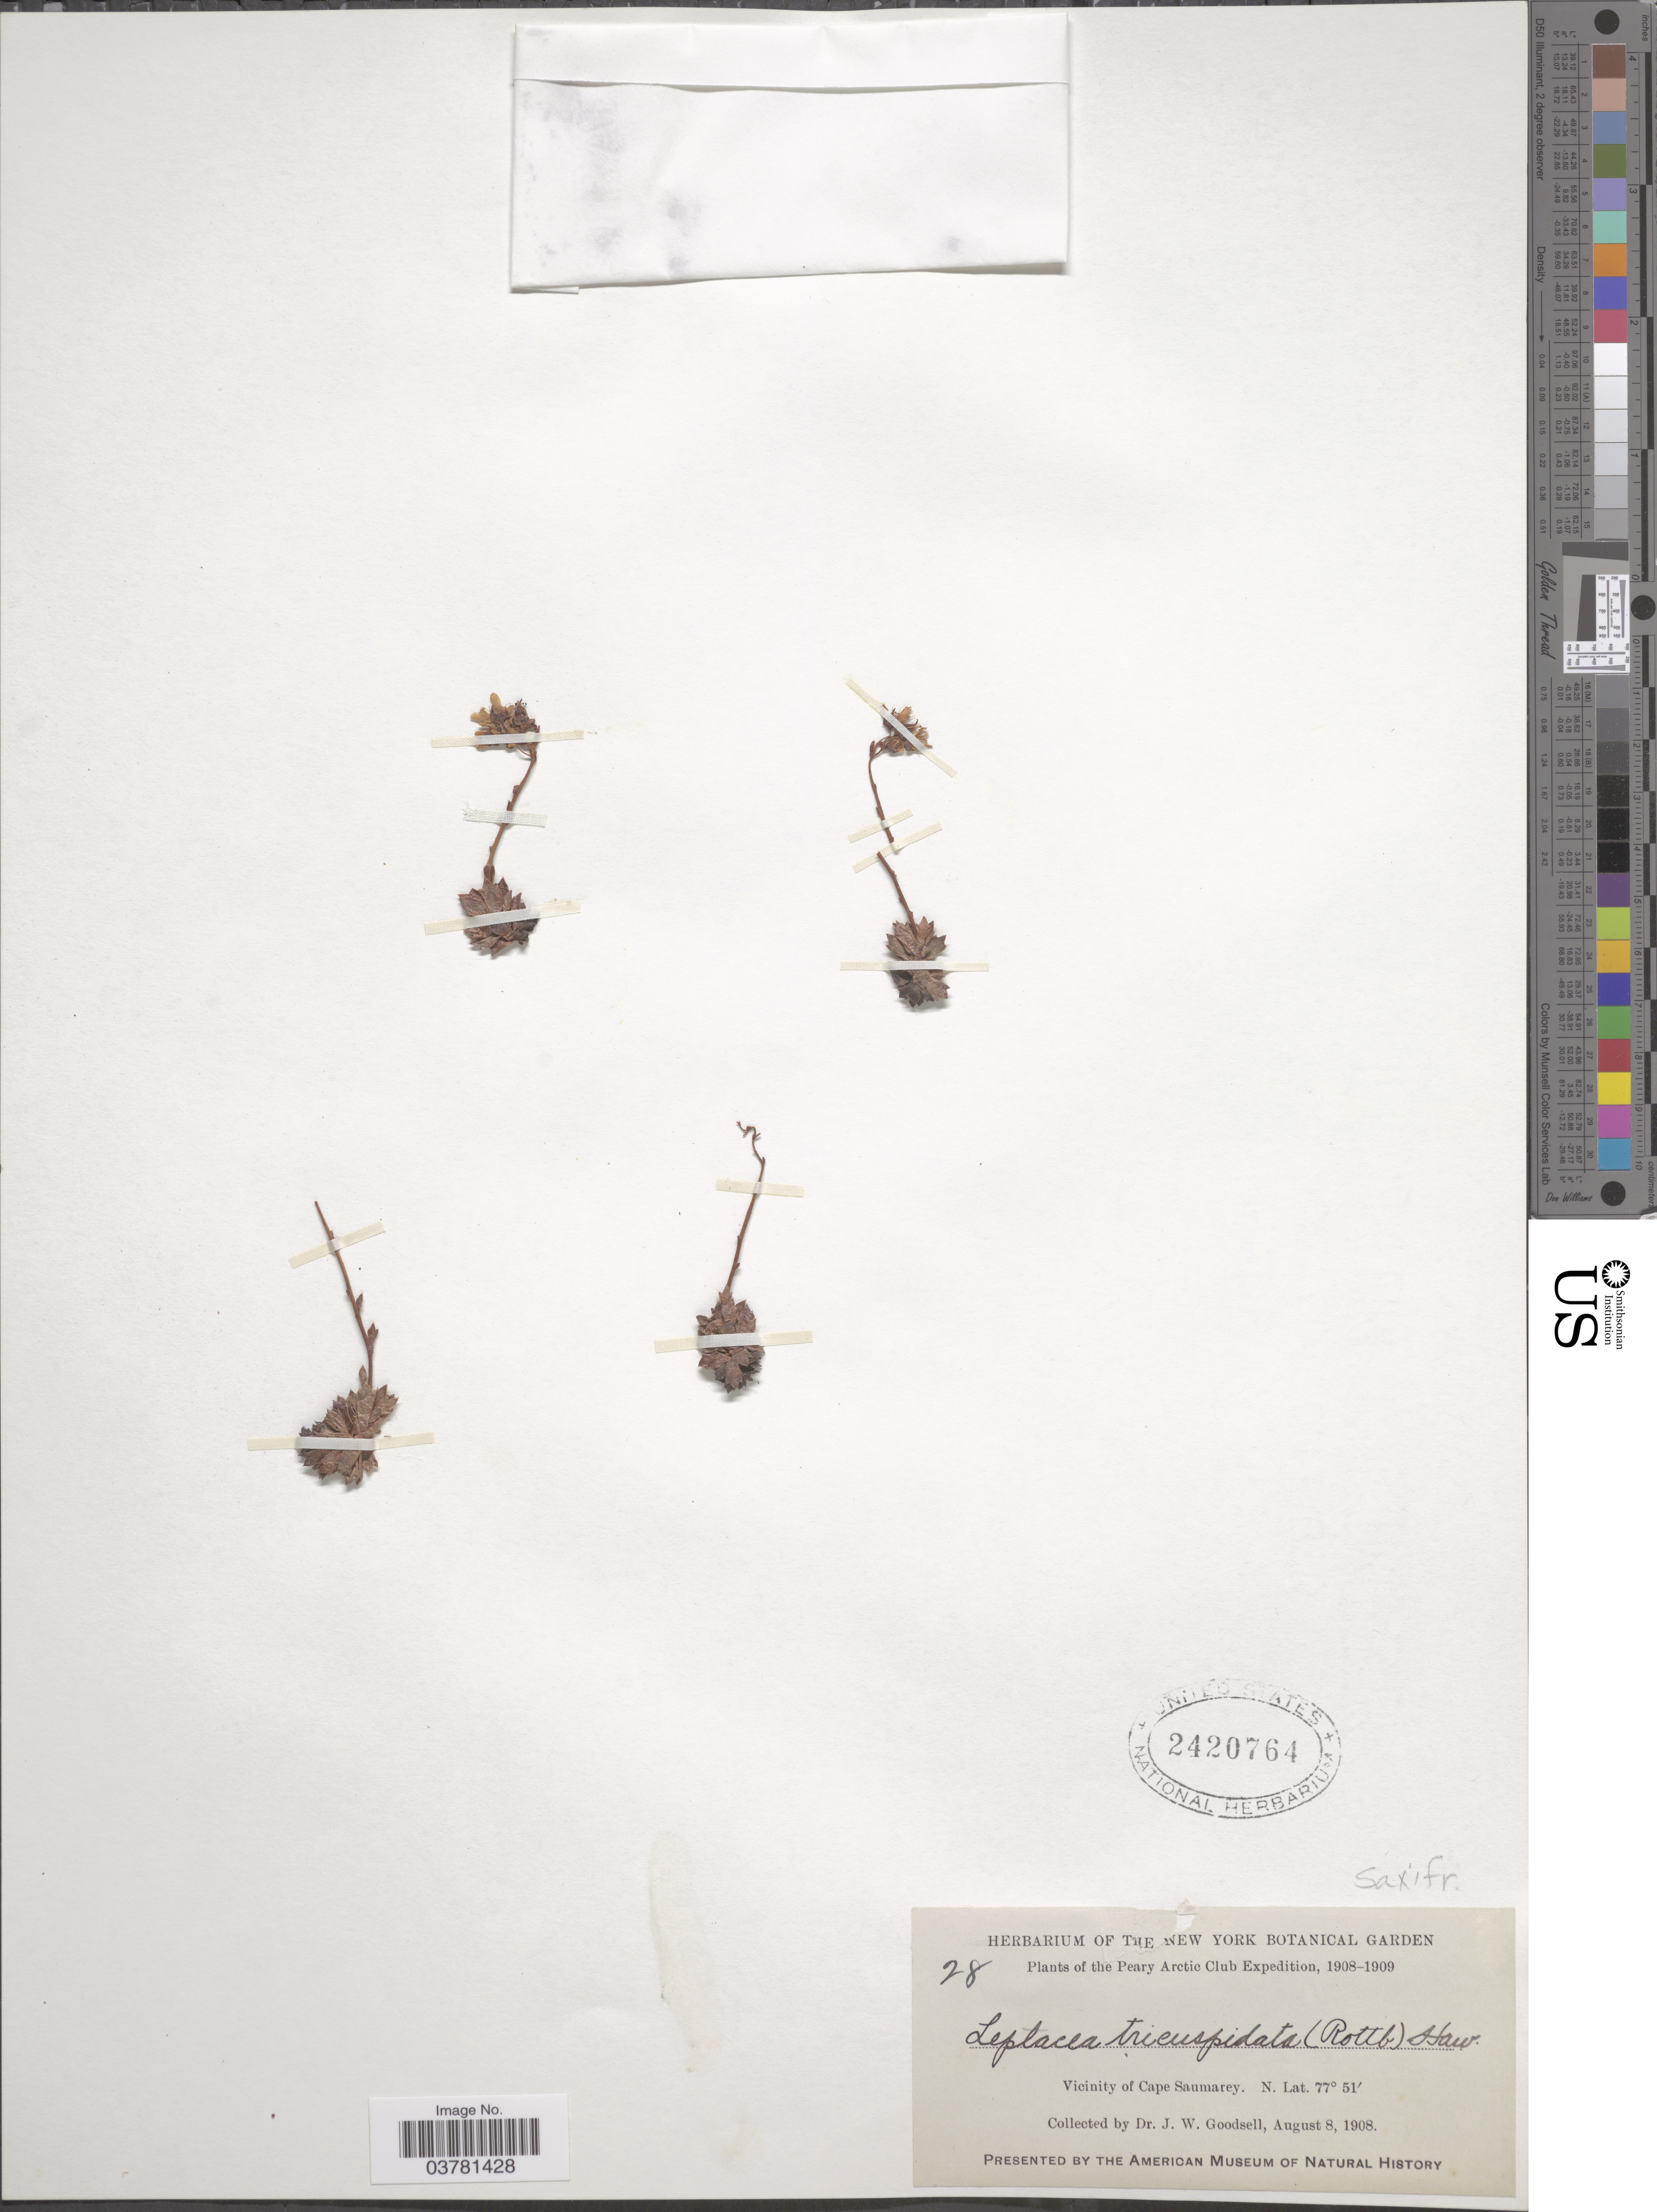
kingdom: Plantae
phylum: Tracheophyta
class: Magnoliopsida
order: Saxifragales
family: Saxifragaceae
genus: Saxifraga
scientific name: Saxifraga tricuspidata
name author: Rottb.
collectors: J. Goodsell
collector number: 28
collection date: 1908-08-08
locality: The Peary Arctic Club Expedition, 1908-1909. Vicinity of Cape Saumarey.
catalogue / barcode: US 2420764